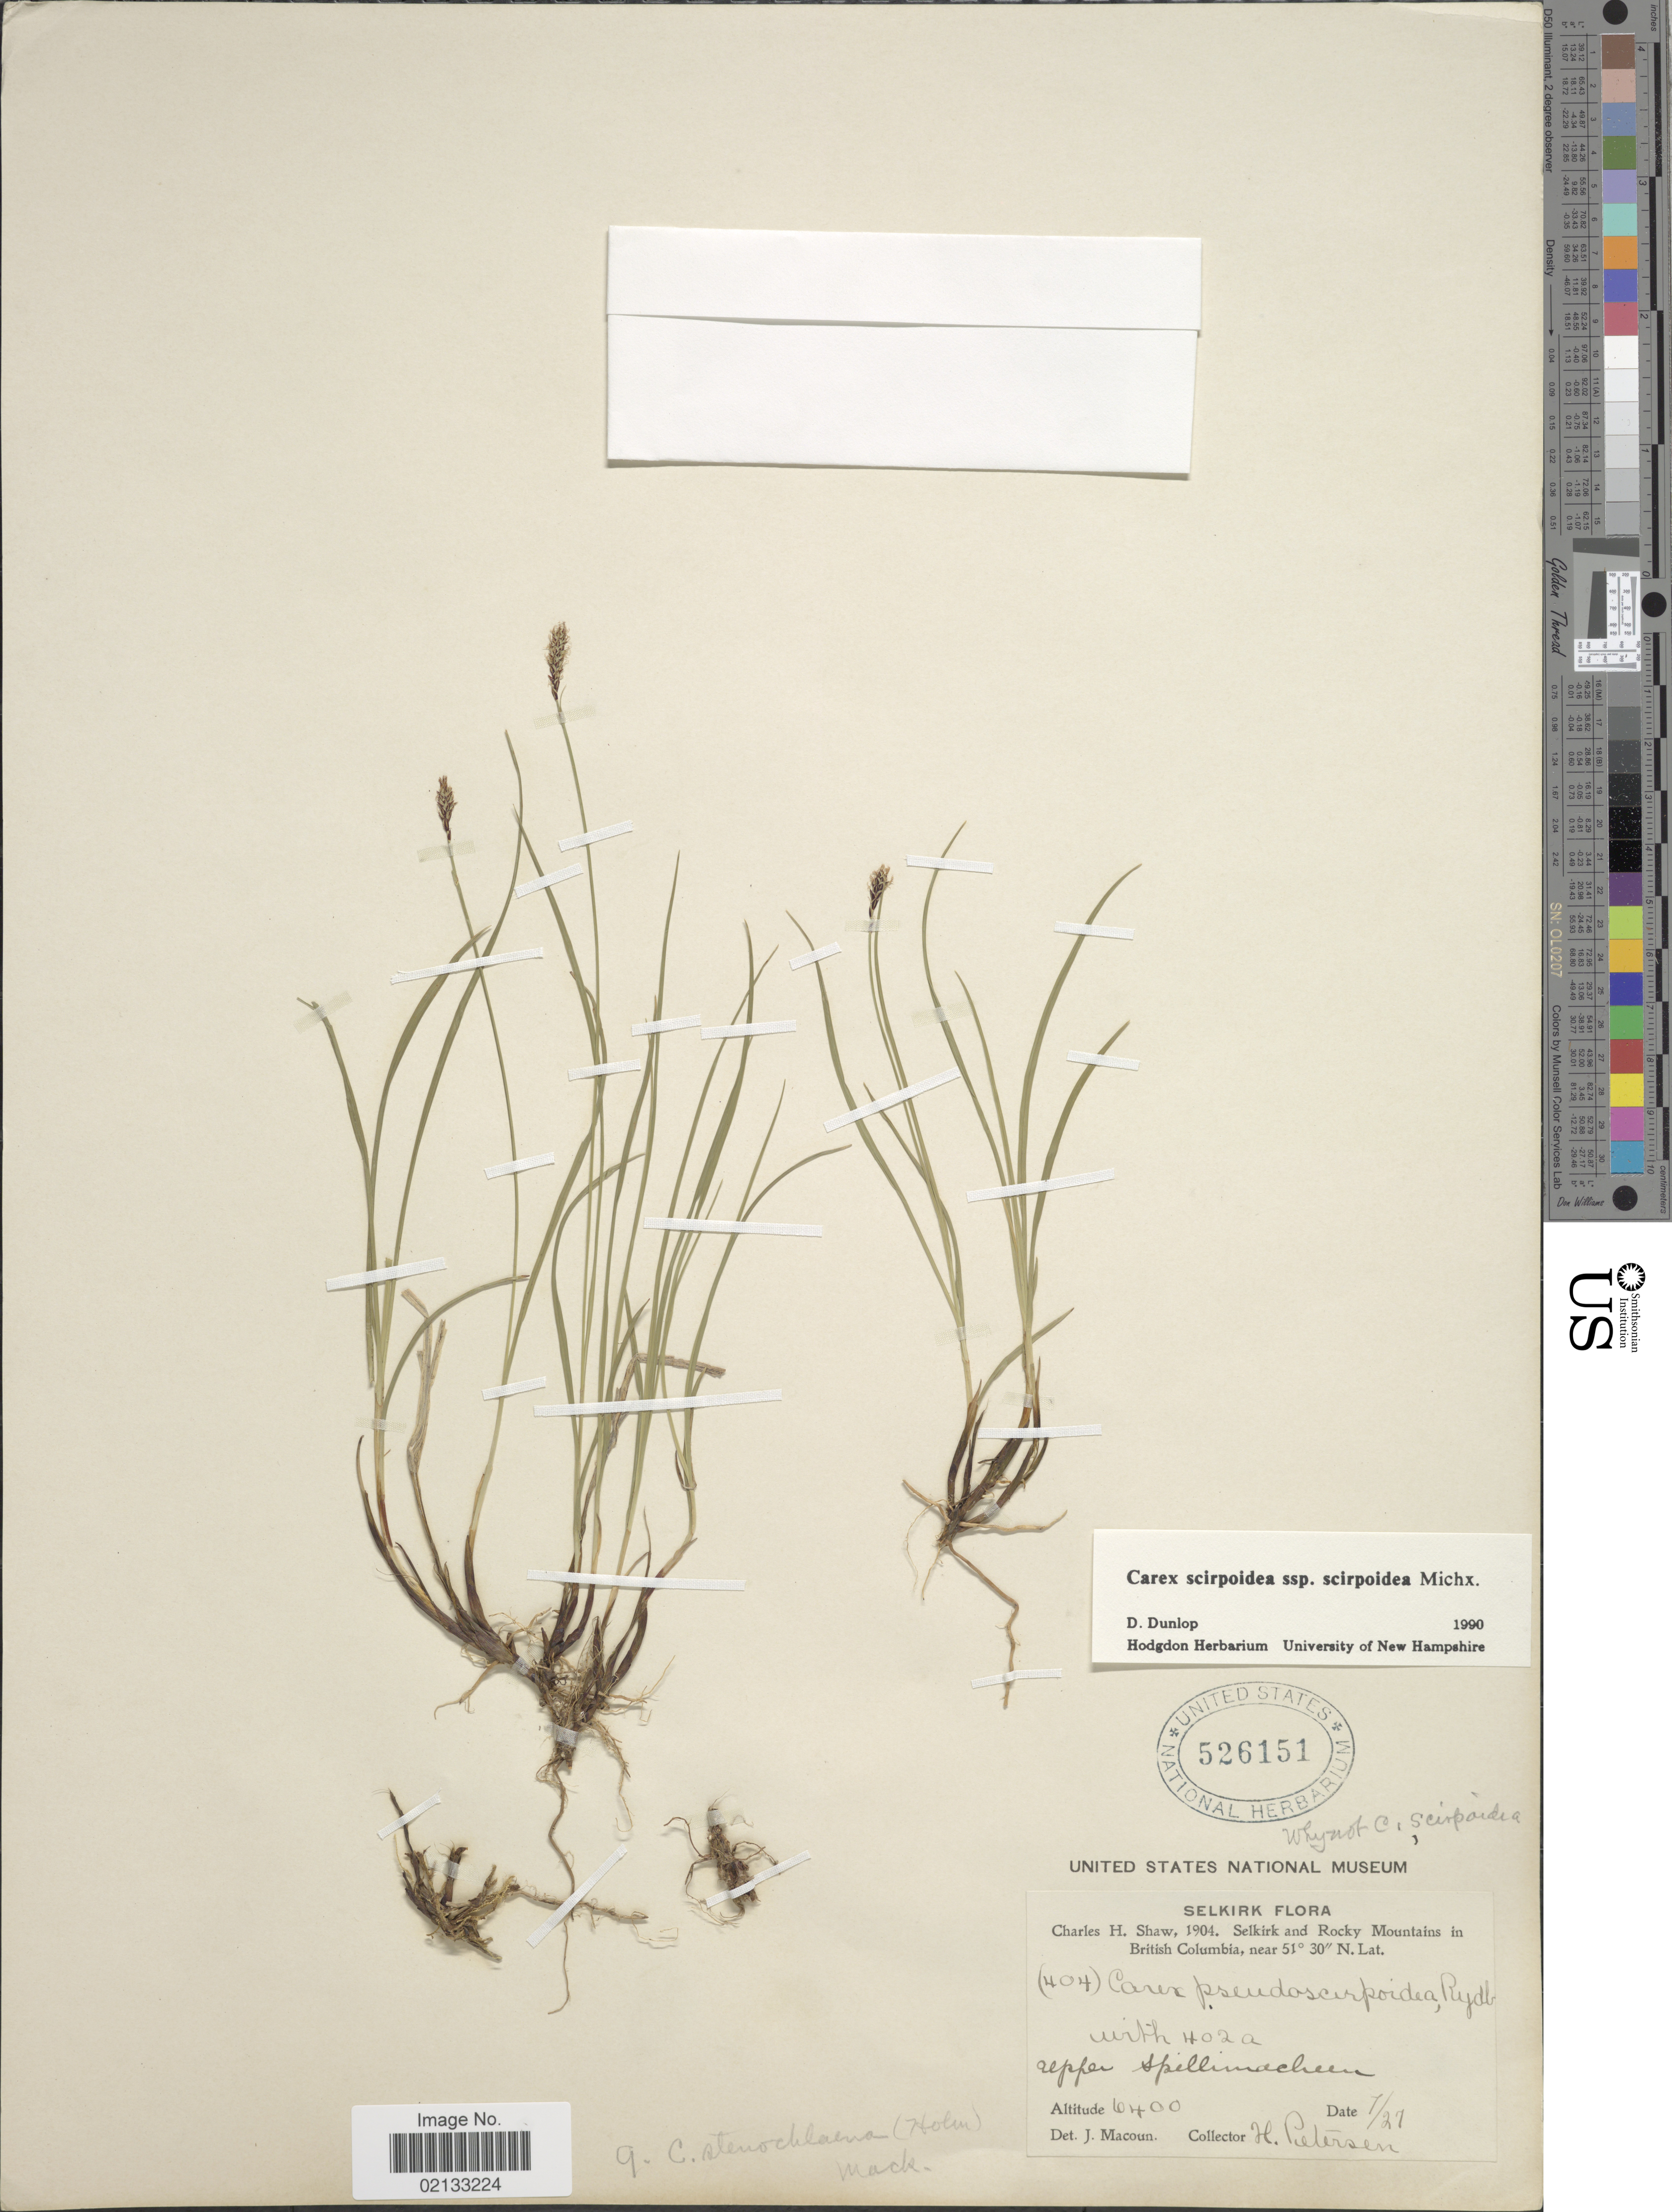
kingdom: Plantae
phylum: Tracheophyta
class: Liliopsida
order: Poales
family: Cyperaceae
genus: Carex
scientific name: Carex scirpoidea subsp. scirpoidea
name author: Michx.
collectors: H. Petersen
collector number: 404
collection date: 1904-07-21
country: Canada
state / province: British Columbia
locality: Selkirk and Rocky Mountains. Upper Spillimacheen.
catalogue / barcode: US 526151